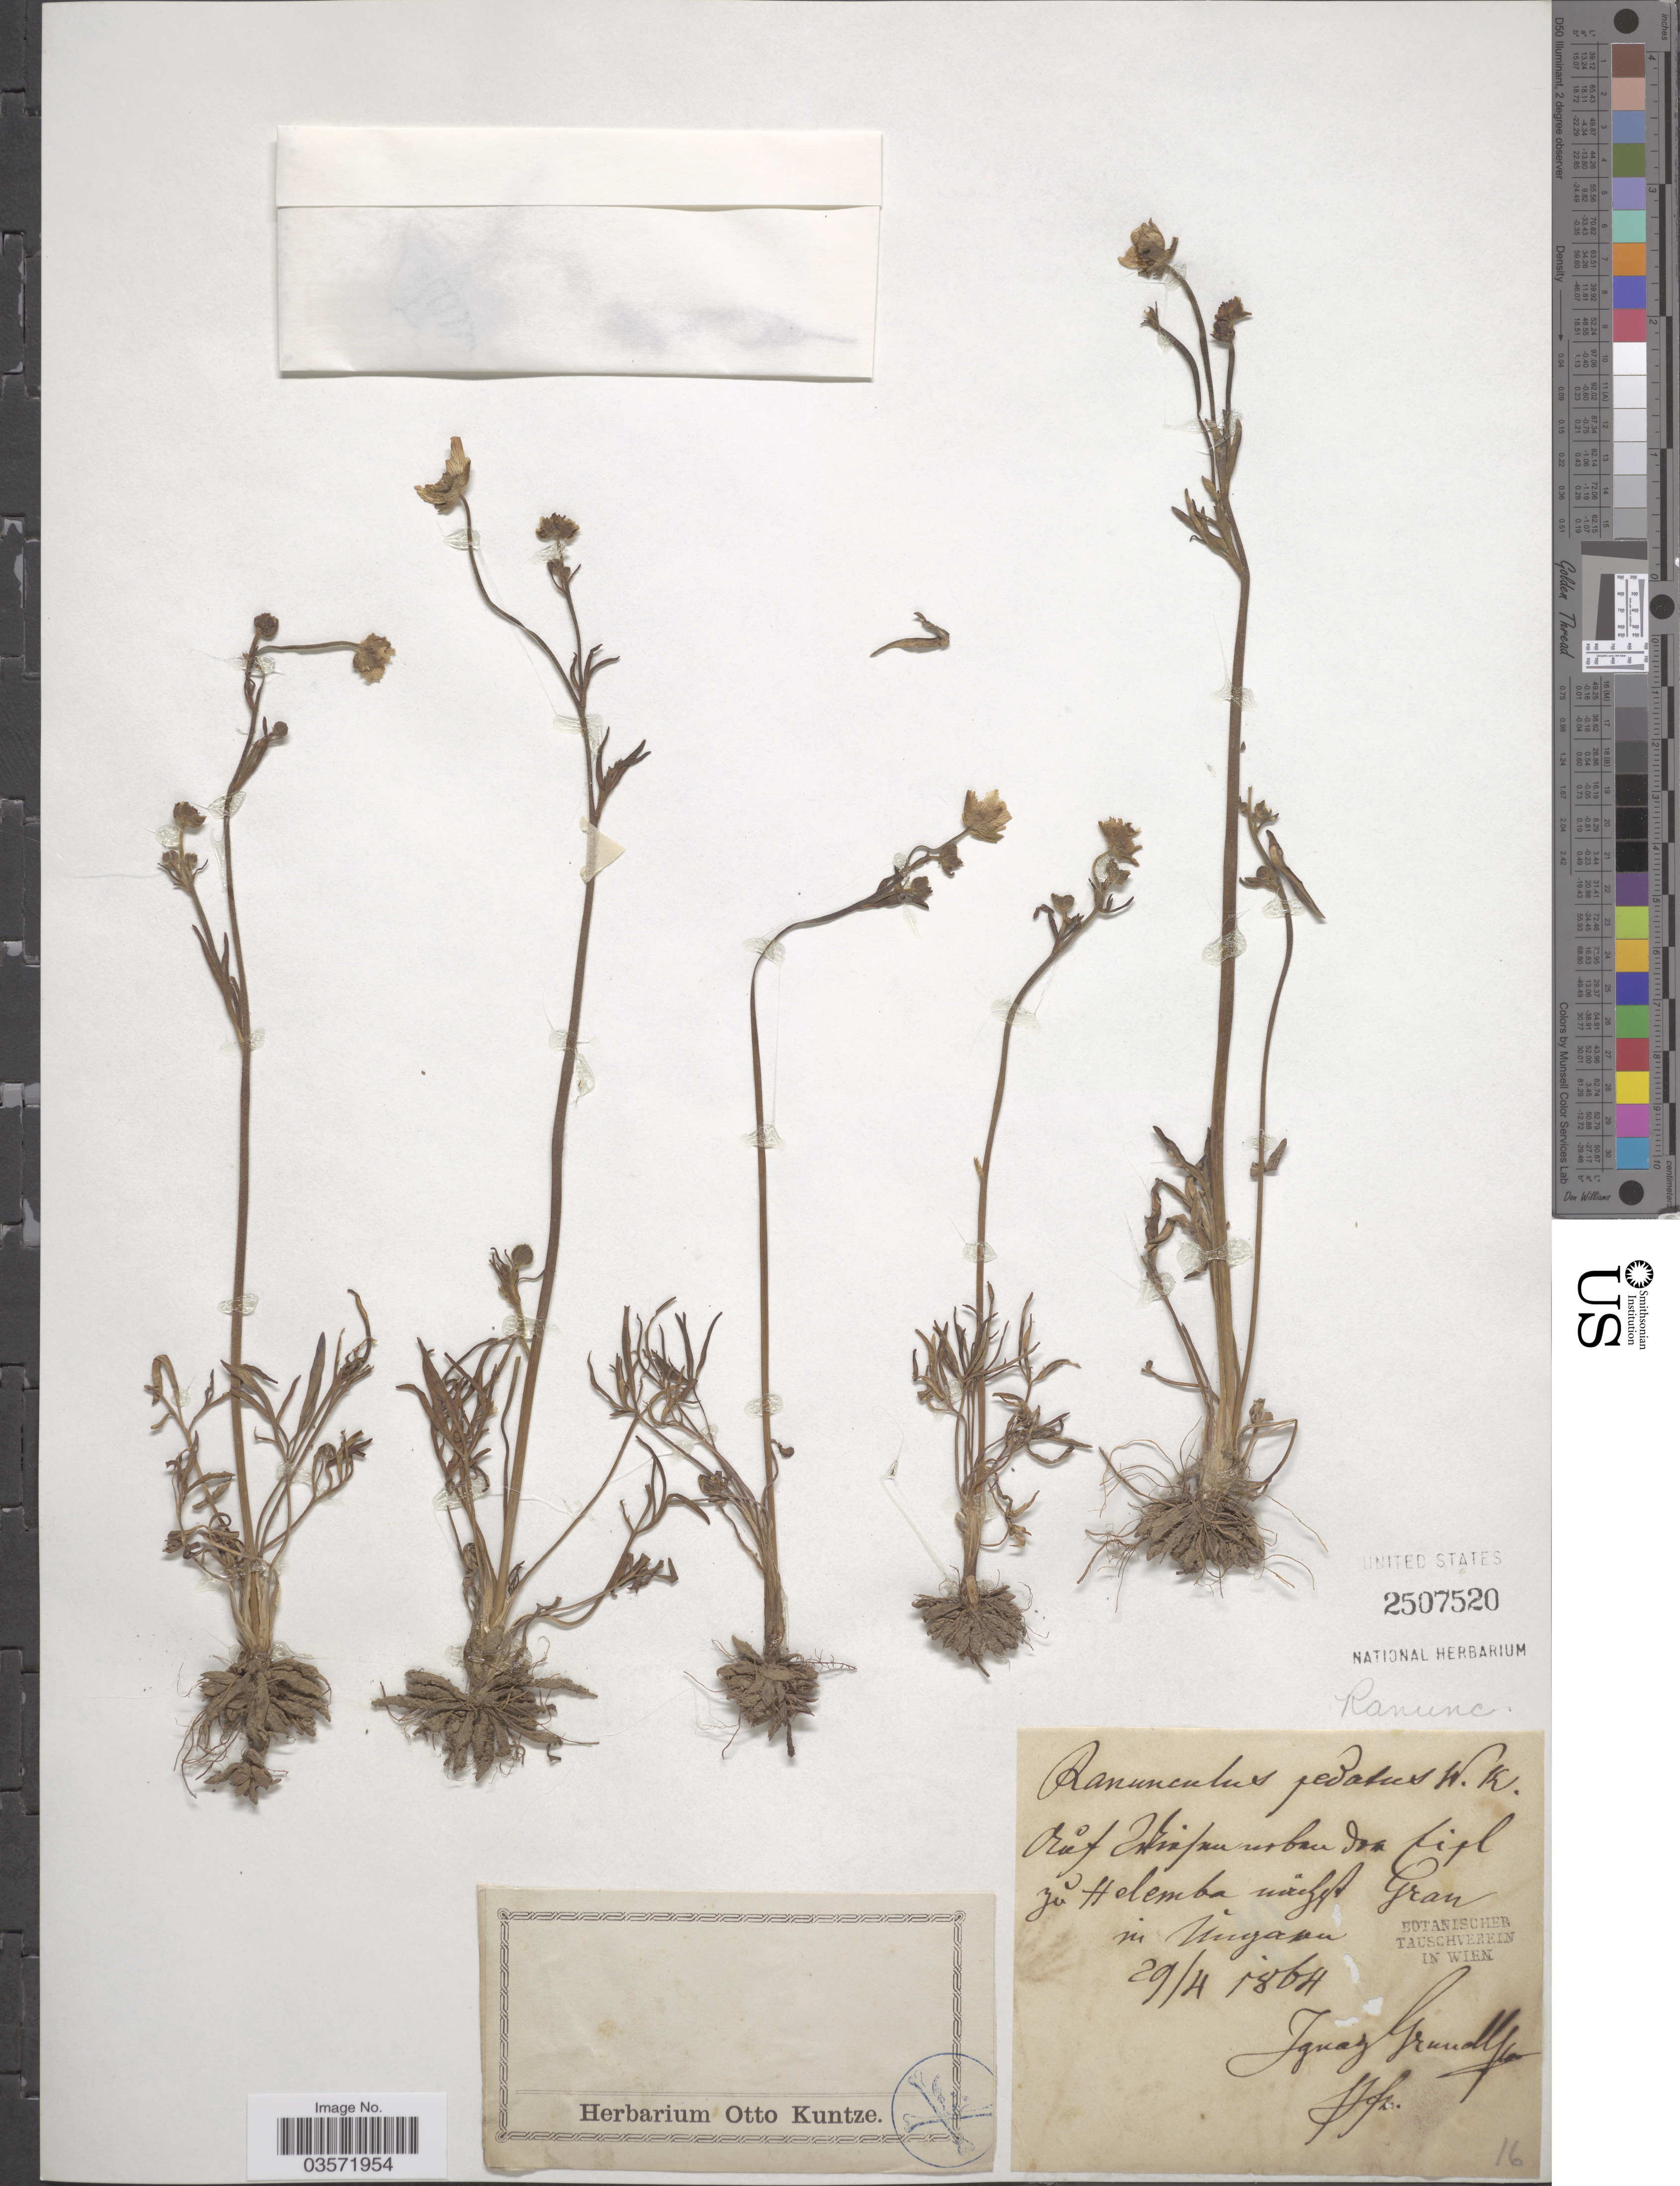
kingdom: Plantae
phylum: Tracheophyta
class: Magnoliopsida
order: Ranunculales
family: Ranunculaceae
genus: Ranunculus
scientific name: Ranunculus pedatus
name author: Waldst. & Kit.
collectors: I. Grundl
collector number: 16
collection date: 1864-04-29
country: Hungary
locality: In Helemba [illegible text] Gran in Ungarn.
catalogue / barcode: US 2507520